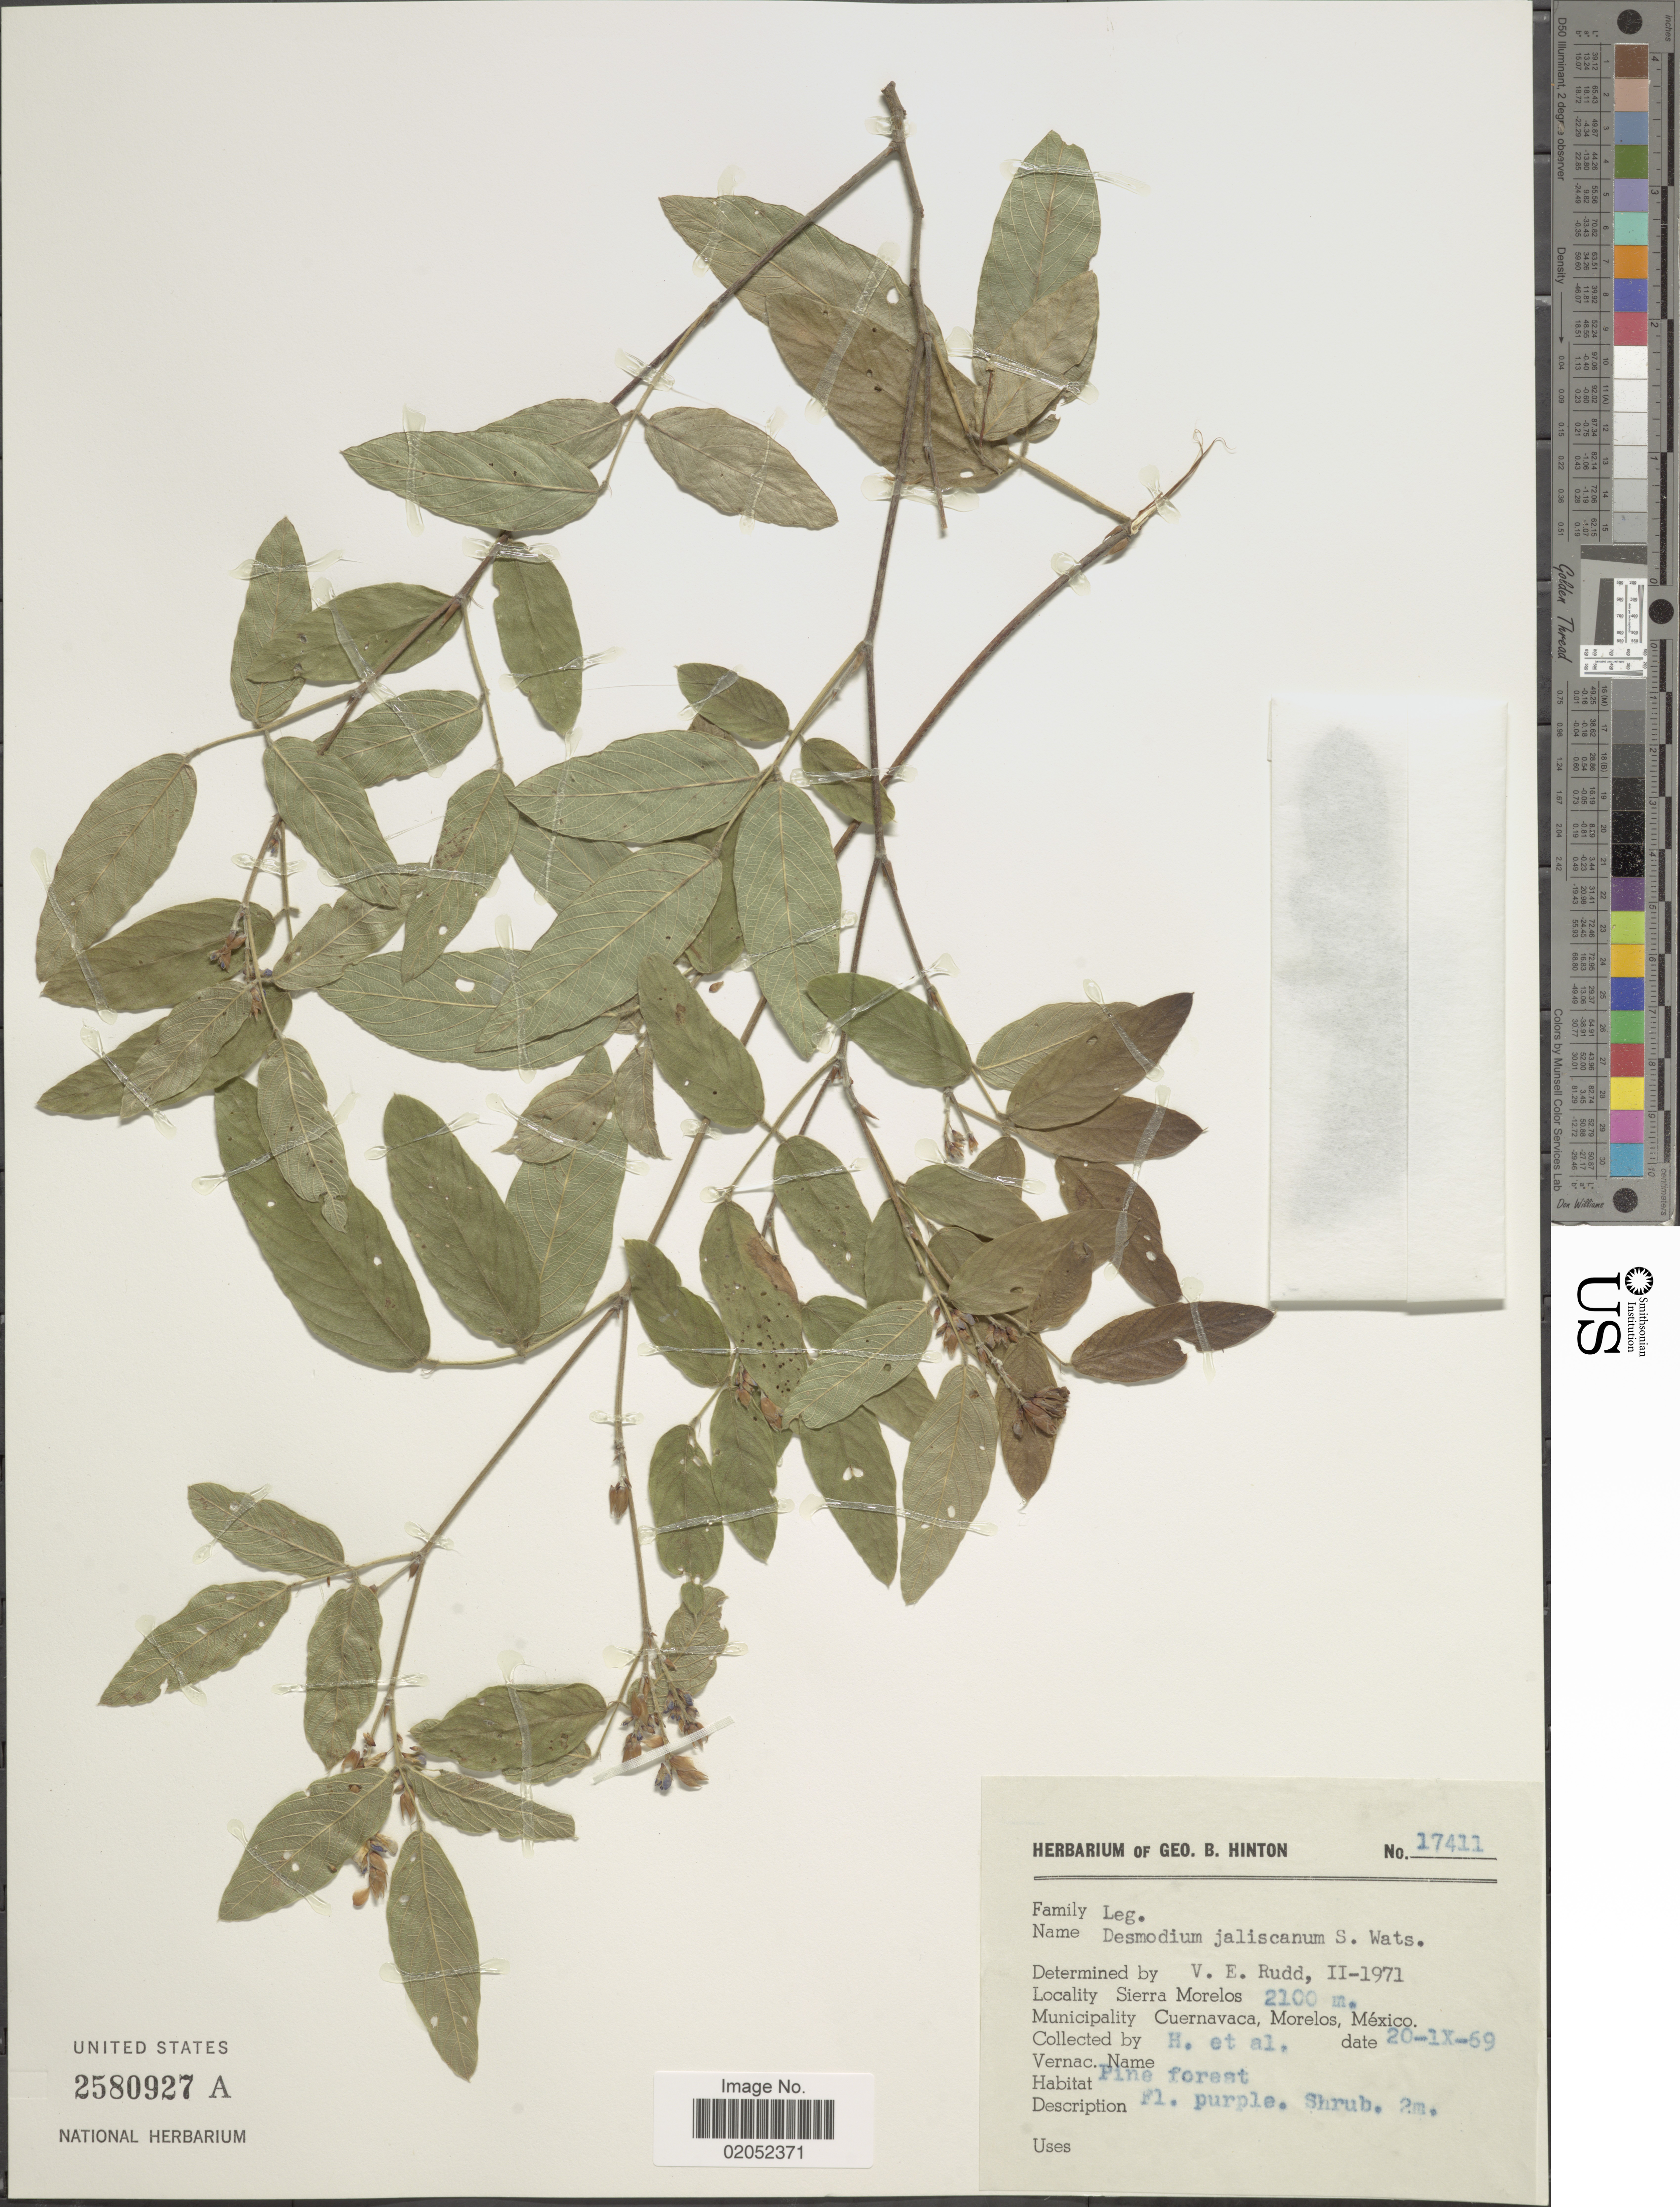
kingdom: Plantae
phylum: Tracheophyta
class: Magnoliopsida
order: Fabales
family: Fabaceae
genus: Desmodium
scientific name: Desmodium jaliscanum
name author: S. Watson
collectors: V. E. Rudd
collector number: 17411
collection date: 1971-02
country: Mexico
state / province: Morelos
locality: Sierra Morelos, Cuernavaca, Morelos, Mexico.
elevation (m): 2100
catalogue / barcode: US 2580927A